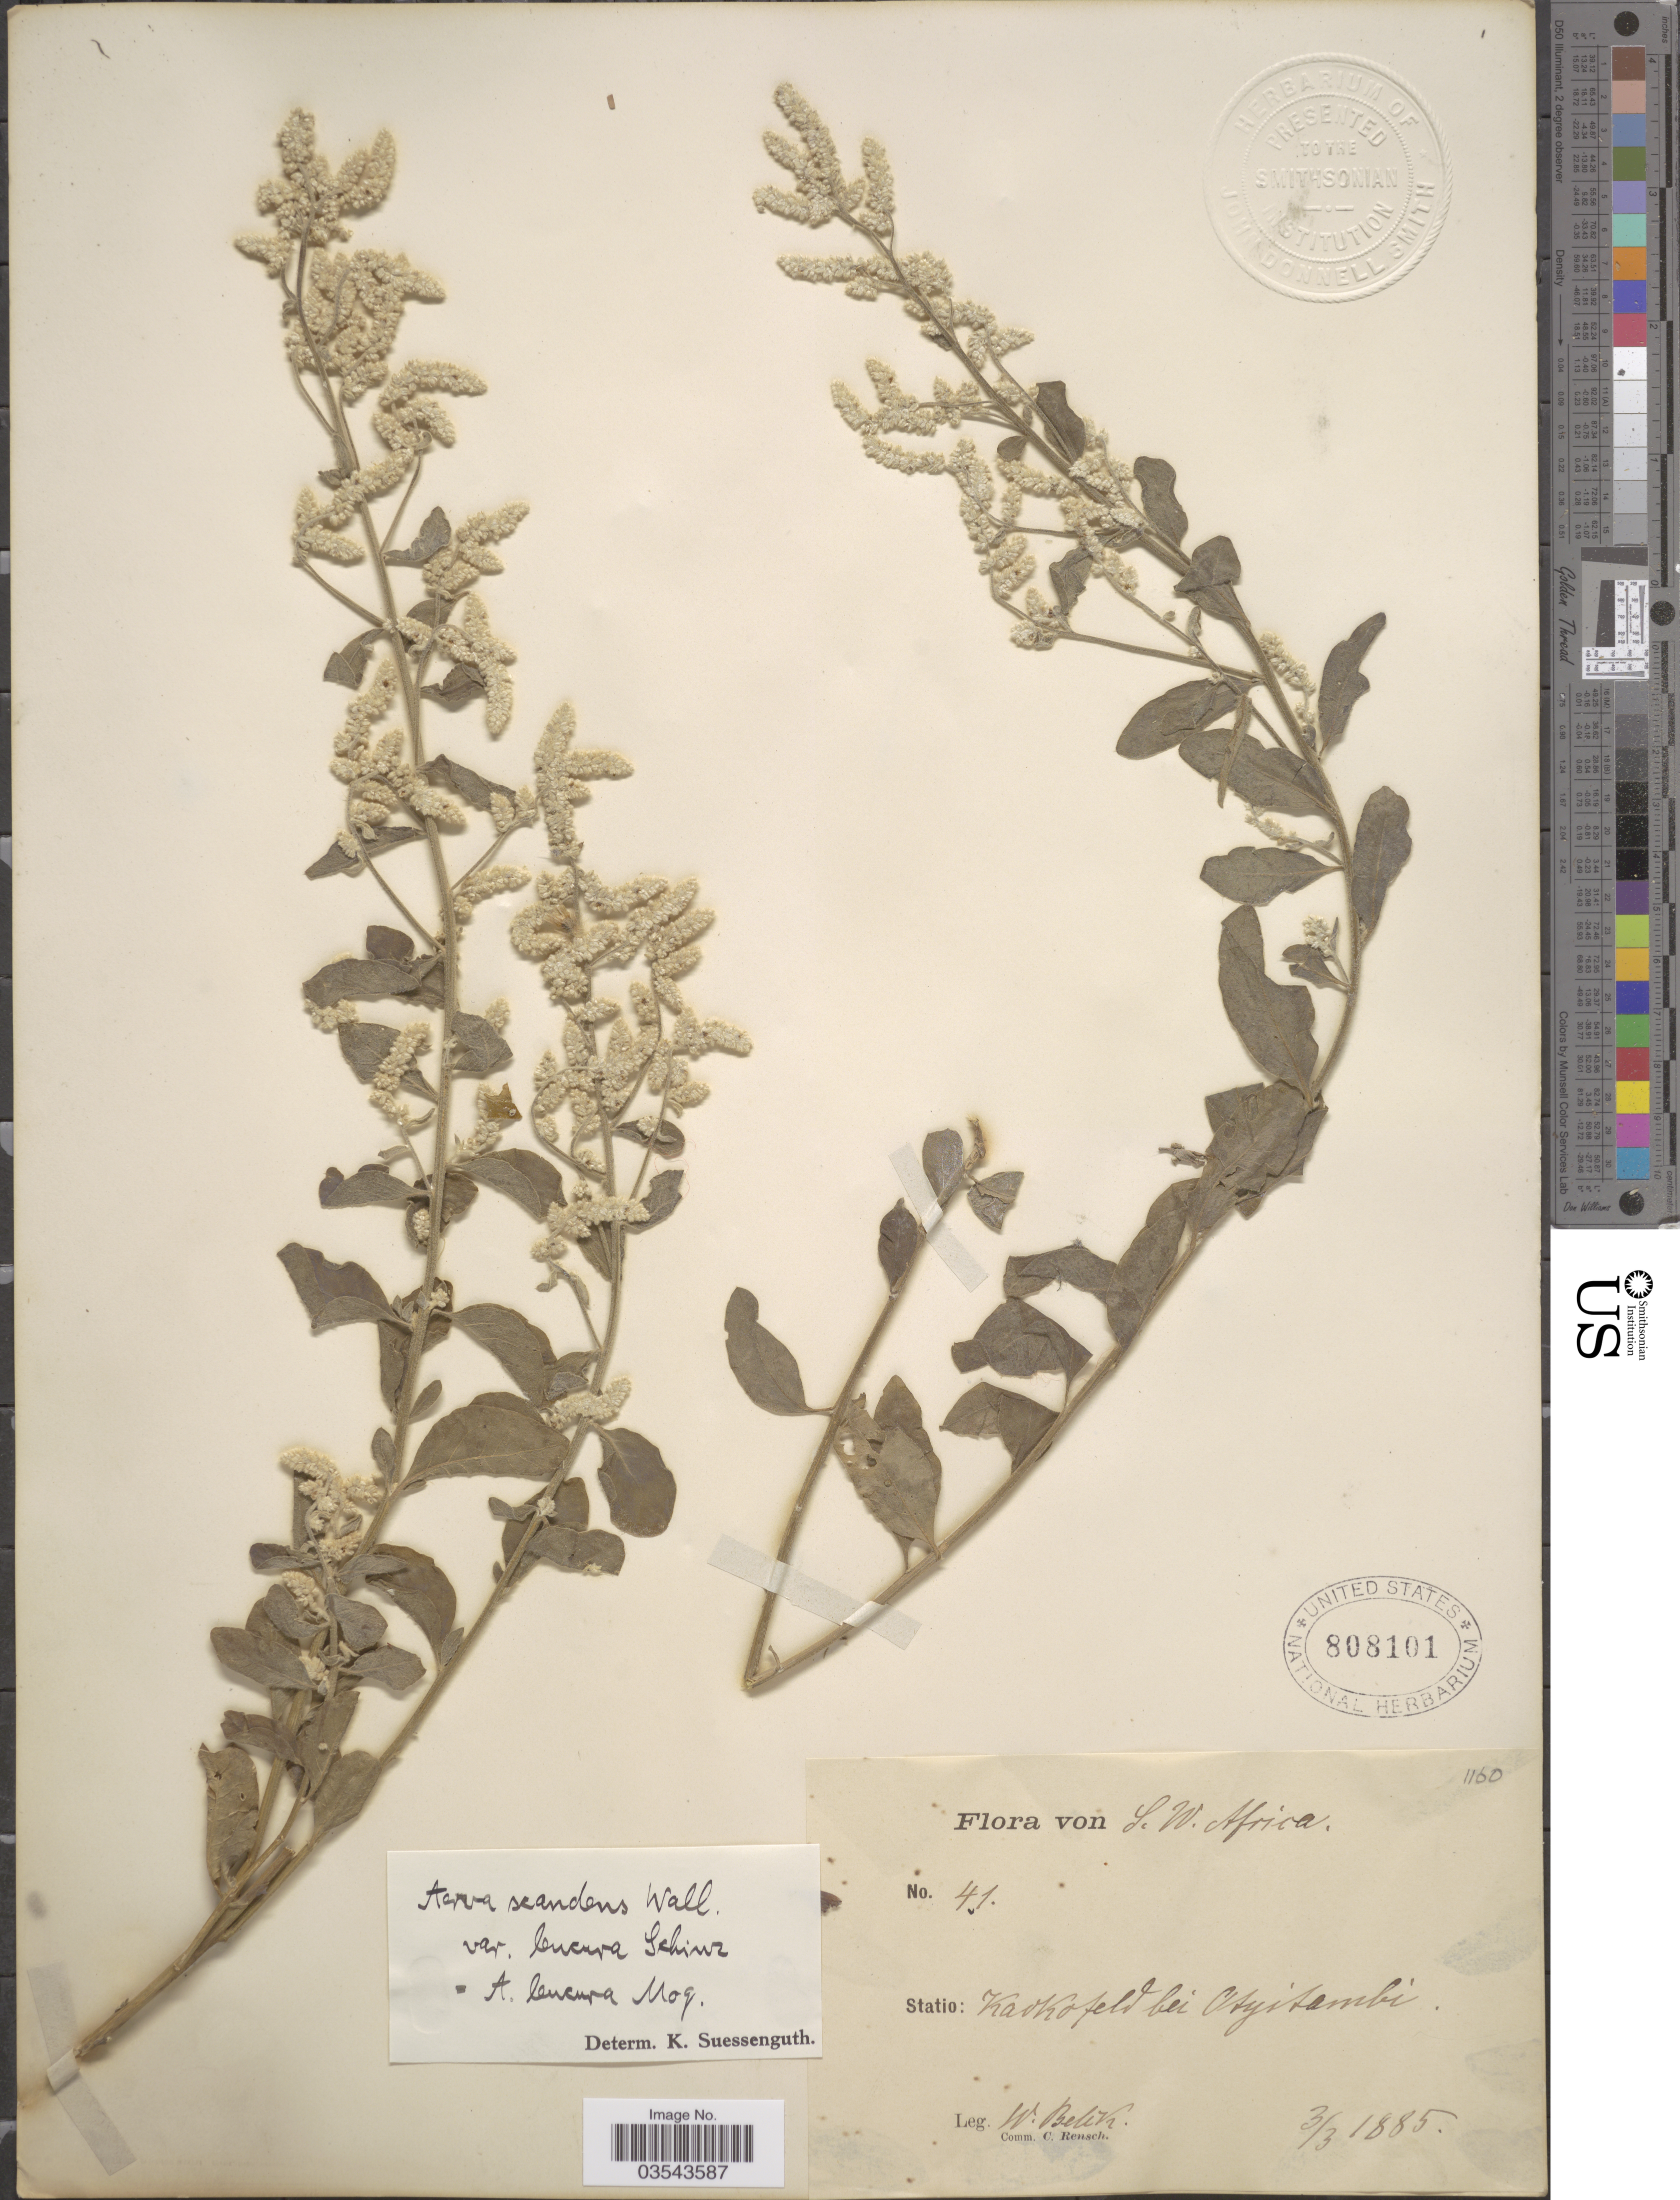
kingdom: Plantae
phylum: Tracheophyta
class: Magnoliopsida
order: Caryophyllales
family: Amaranthaceae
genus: Ouret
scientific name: Ouret lecura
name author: (Moq.) Kuntze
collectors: W. Belck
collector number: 41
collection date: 1885-03-03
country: Namibia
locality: S.W. Africa. Statio: Kaokofeld bei Otyitambi.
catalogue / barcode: US 808101